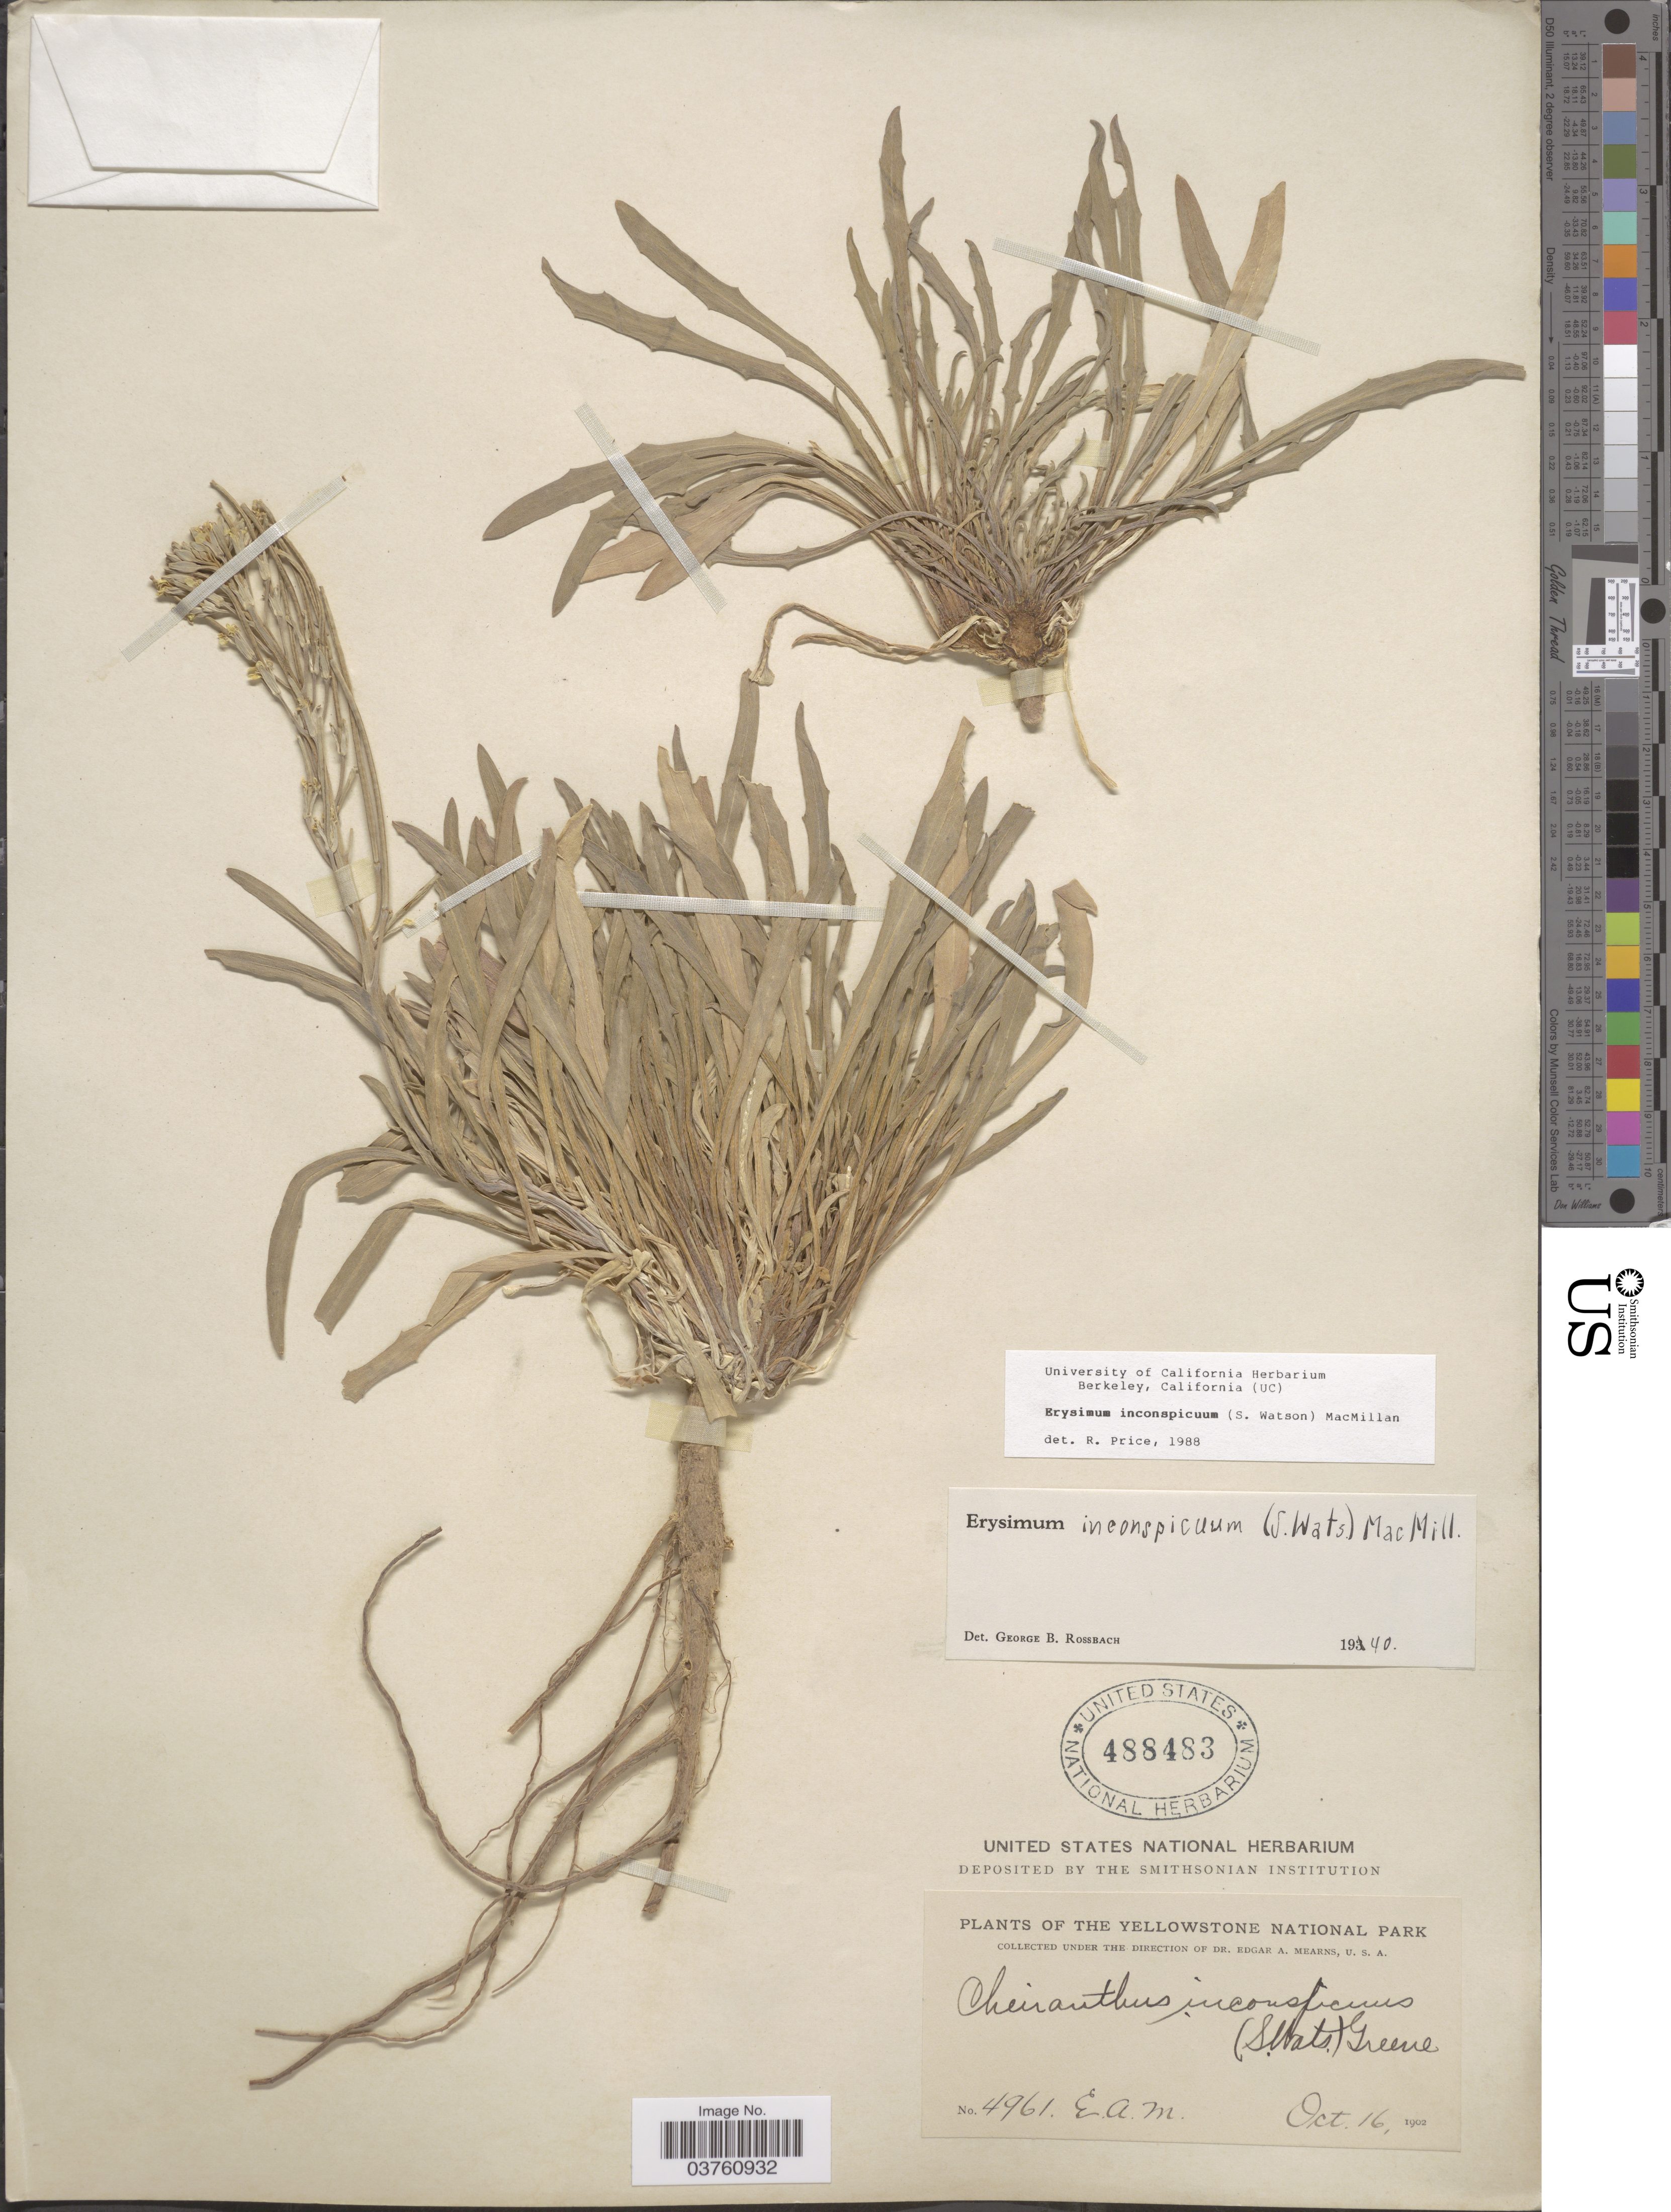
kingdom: Plantae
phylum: Tracheophyta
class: Magnoliopsida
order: Brassicales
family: Brassicaceae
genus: Erysimum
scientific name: Erysimum inconspicuum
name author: (S. Watson) MacMill.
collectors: E. A. Mearns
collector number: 4961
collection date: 1902-10-16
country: United States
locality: The Yellowstone National Park.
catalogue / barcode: US 488483